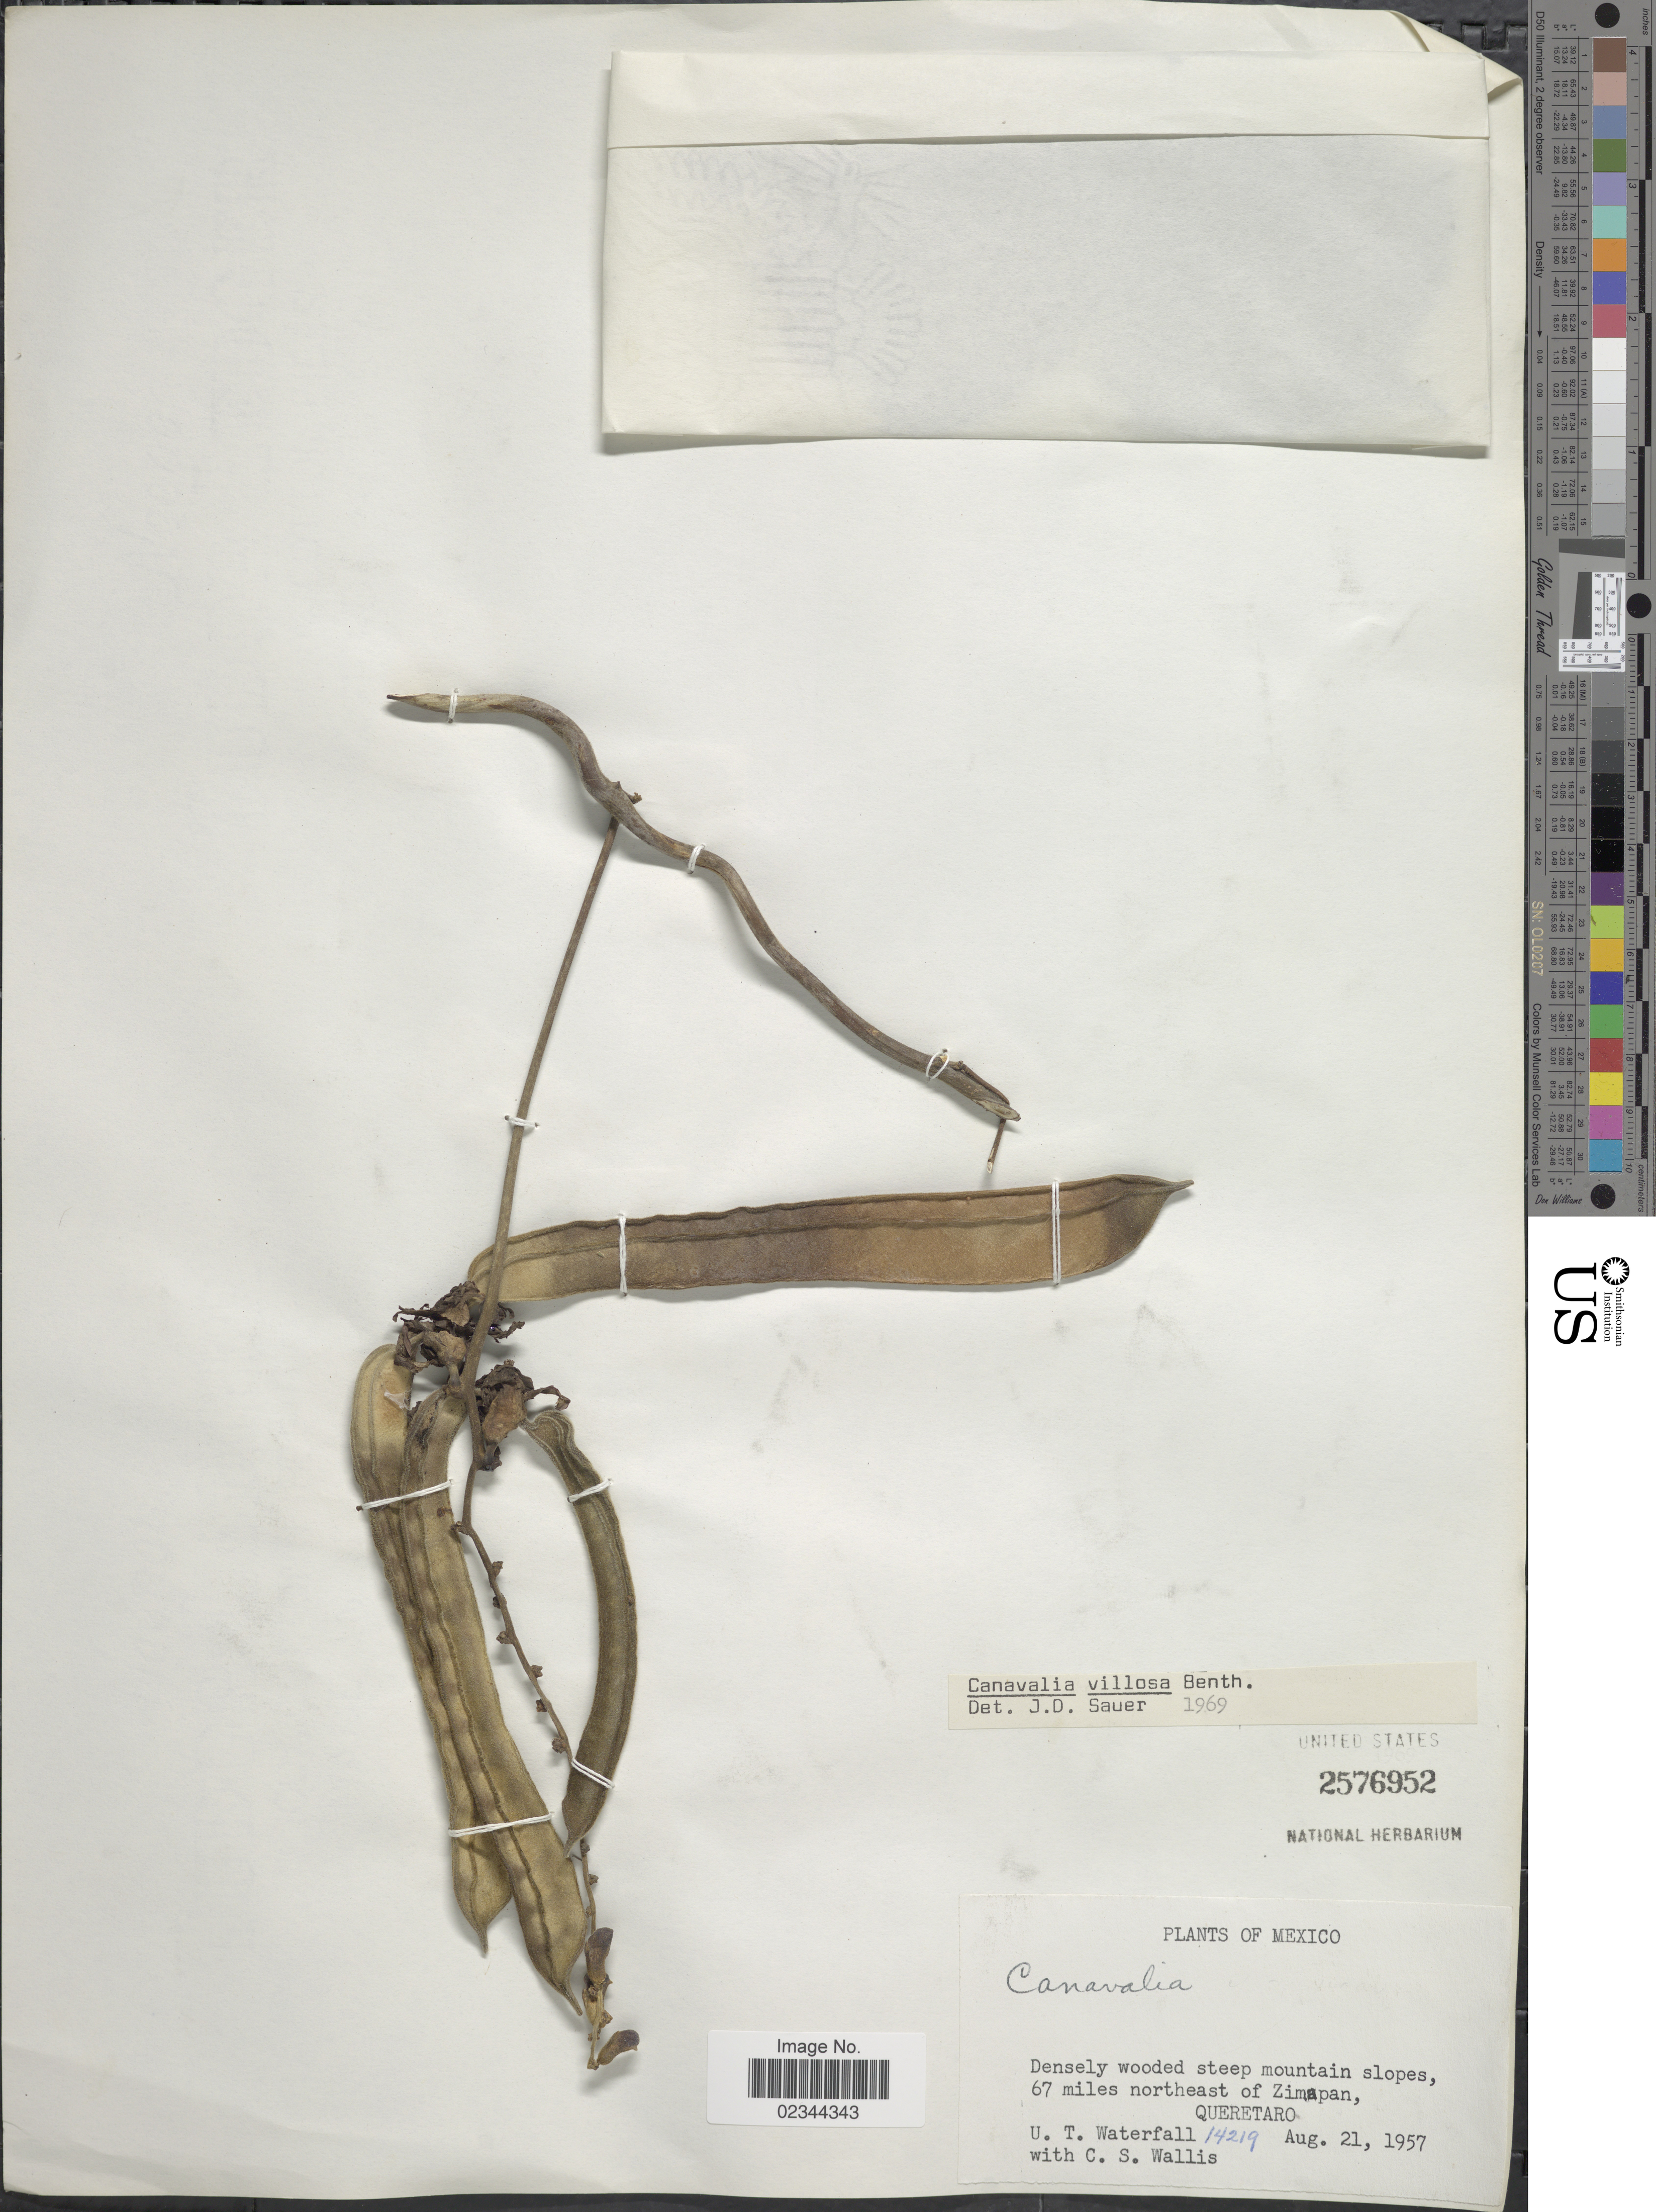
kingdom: Plantae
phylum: Tracheophyta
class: Magnoliopsida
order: Fabales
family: Fabaceae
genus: Canavalia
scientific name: Canavalia villosa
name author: Benth.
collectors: U. T. Waterfall & C. S. Wallis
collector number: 14219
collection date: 1957-08-21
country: Mexico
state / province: Querétaro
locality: Steep mountain slopes, 67 miles northeast of Zimapan.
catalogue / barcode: US 2576952